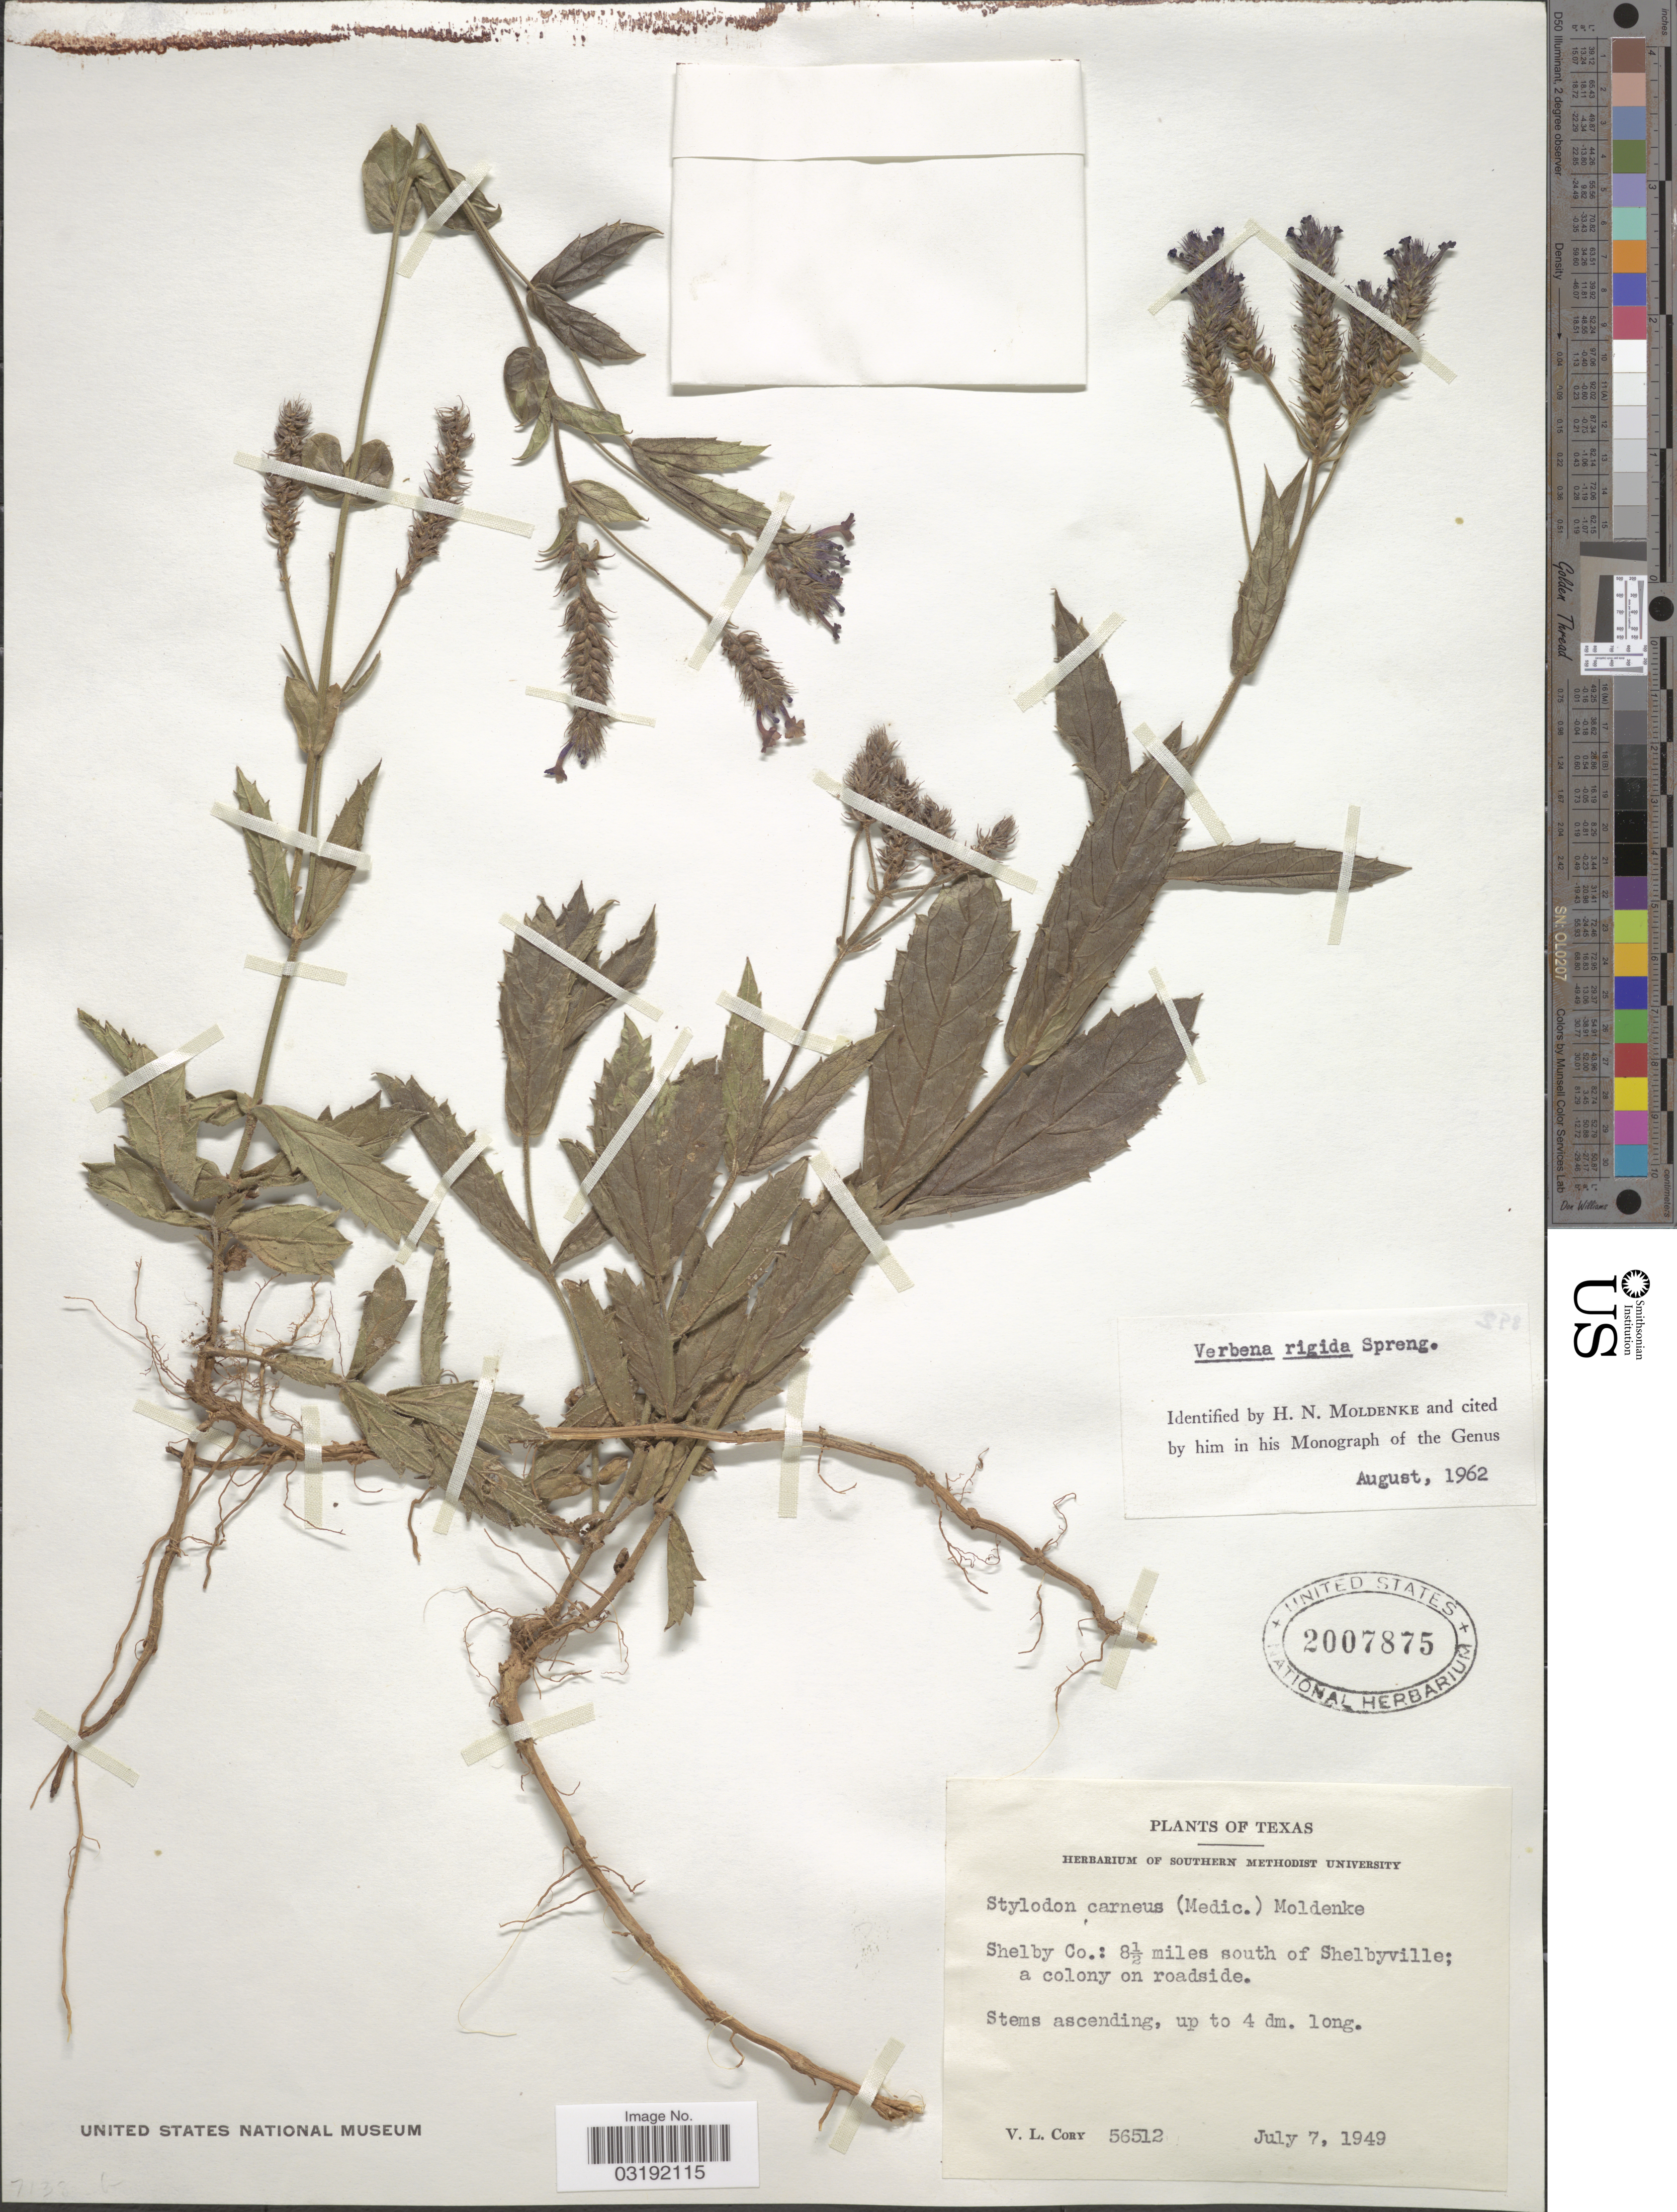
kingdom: Plantae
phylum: Tracheophyta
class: Magnoliopsida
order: Lamiales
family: Verbenaceae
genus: Verbena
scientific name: Verbena rigida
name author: Spreng.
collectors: V. Cory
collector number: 56512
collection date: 1949-07-07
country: United States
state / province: Texas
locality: Shelby Co.: 8½ miles south of Shelbyville; a colony on roadside.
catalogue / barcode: US 2007875